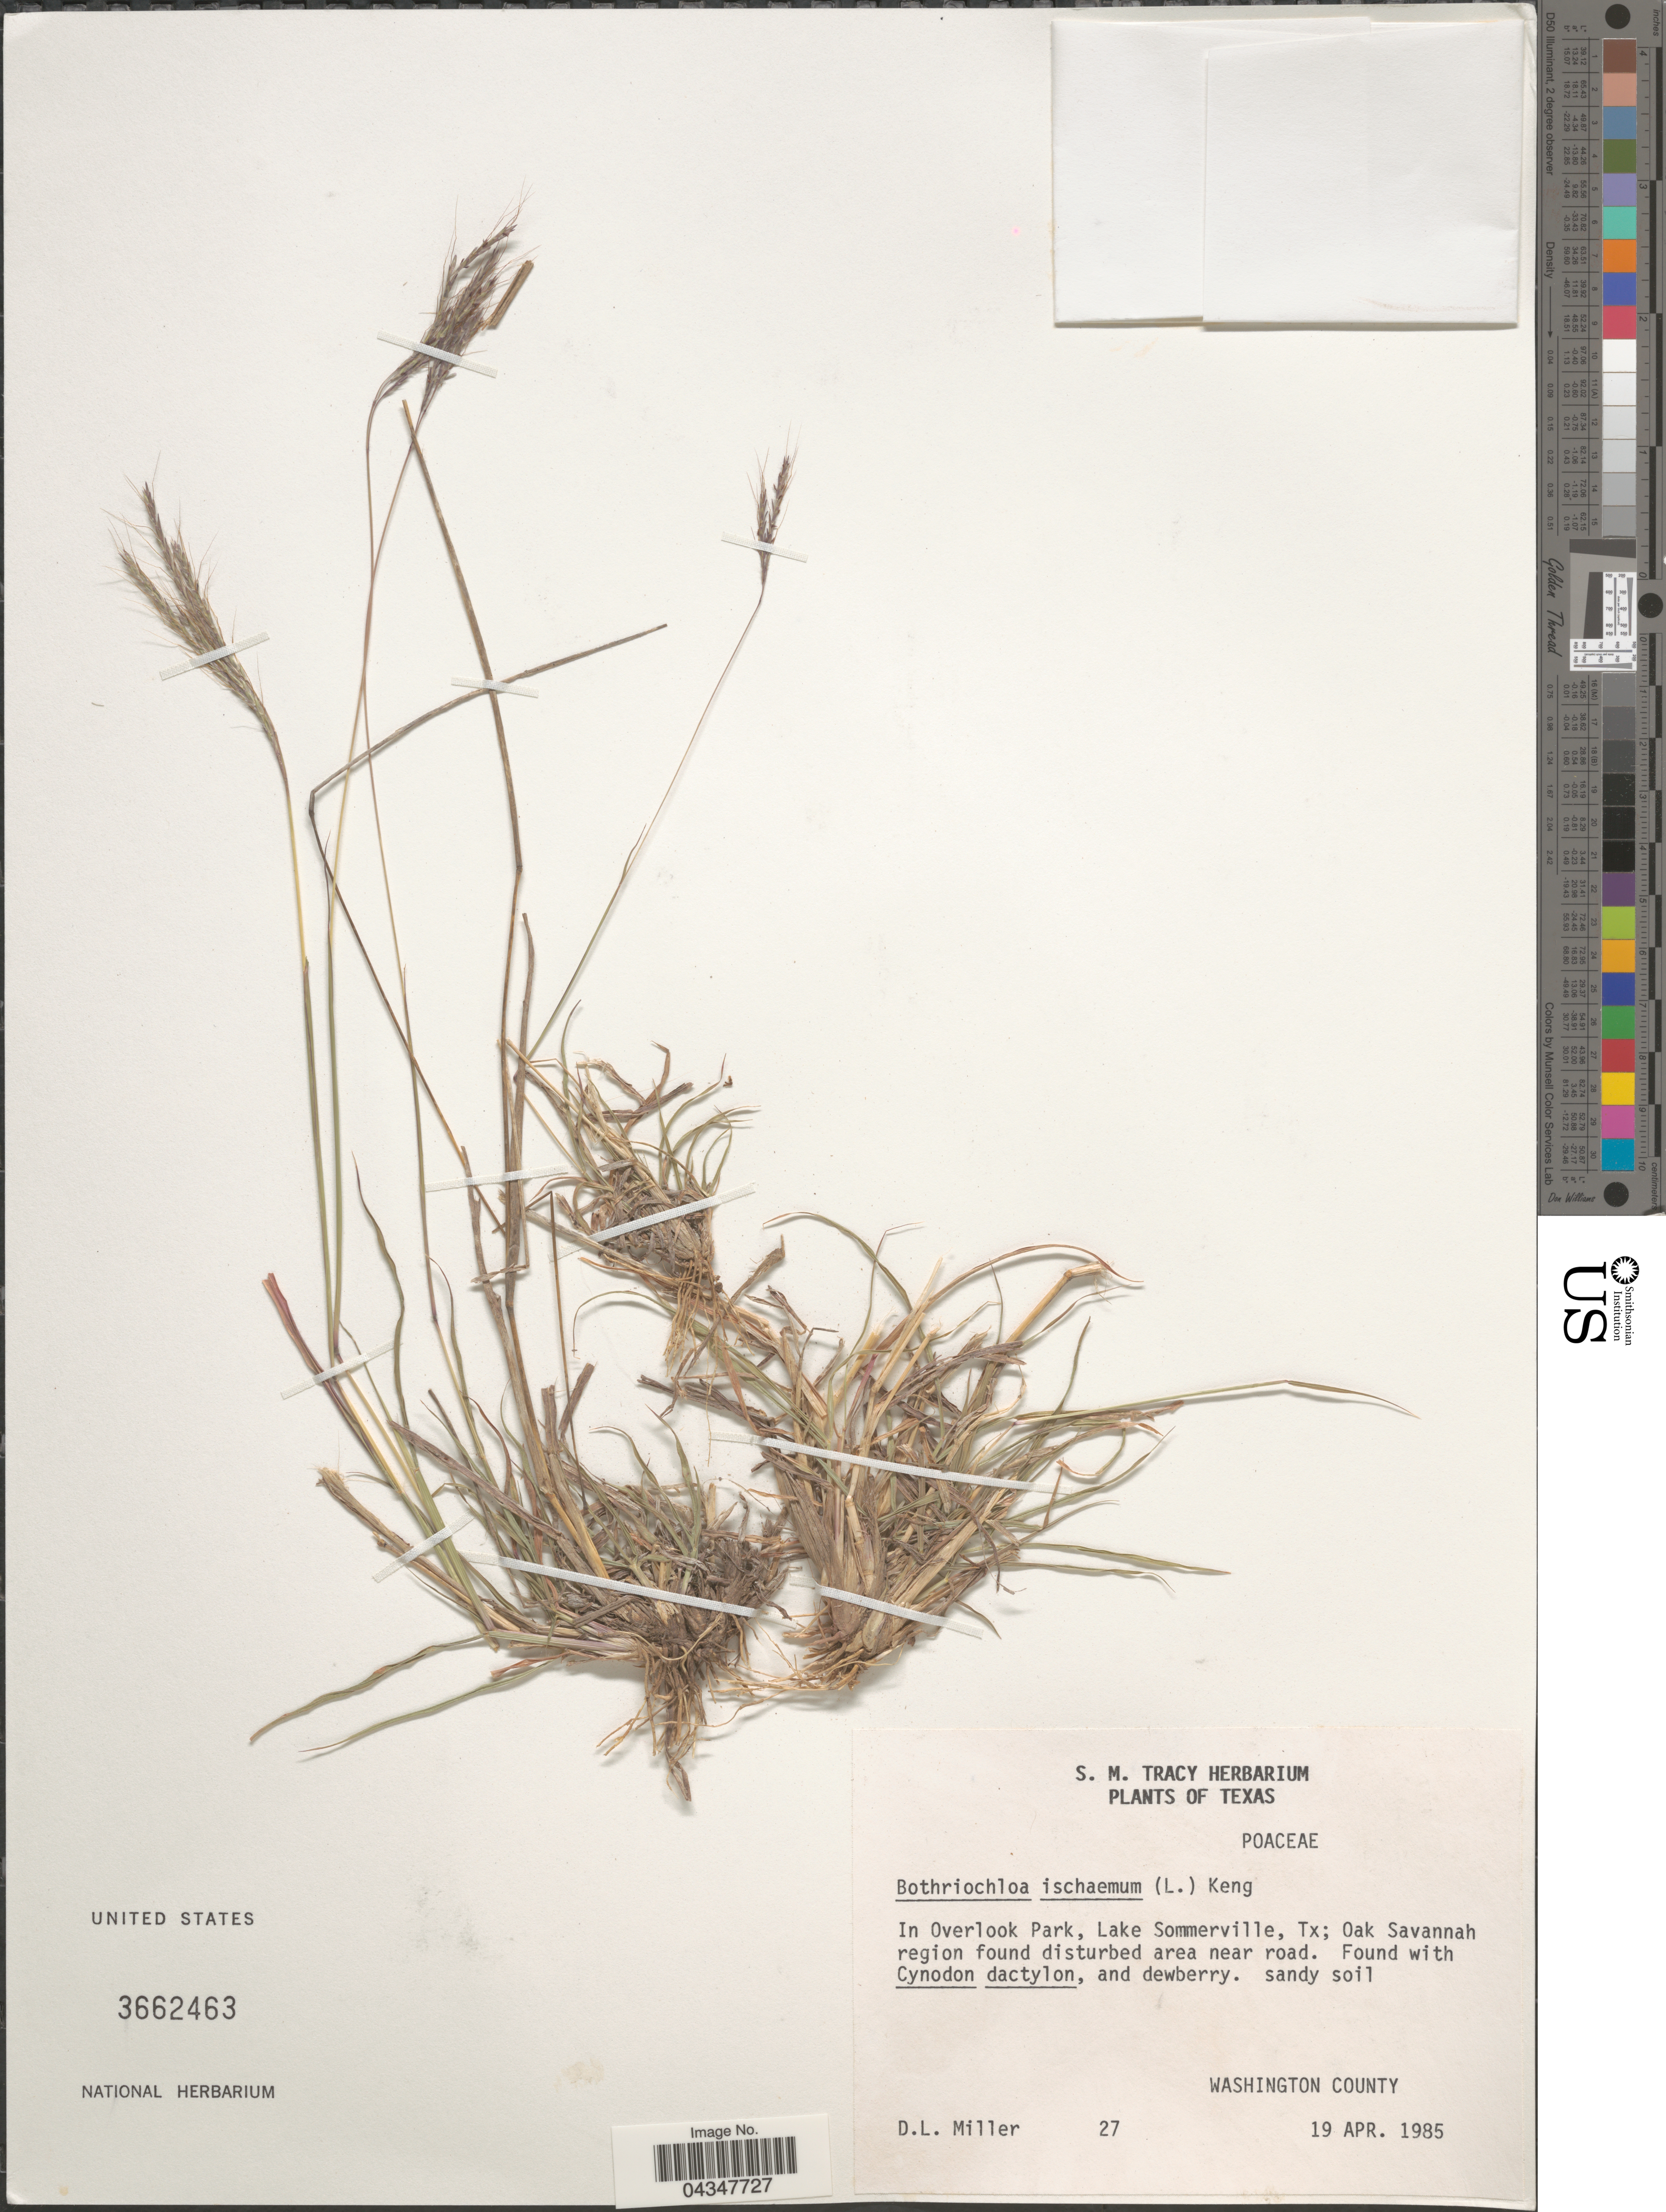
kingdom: Plantae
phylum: Tracheophyta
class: Liliopsida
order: Poales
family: Poaceae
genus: Bothriochloa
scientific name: Bothriochloa ischaemum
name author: (L.) Keng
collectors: D. Miller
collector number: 27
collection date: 1985-04-19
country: United States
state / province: Texas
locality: In Overlook Park, Lake Sommerville. Washington County.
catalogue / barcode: US 3662463